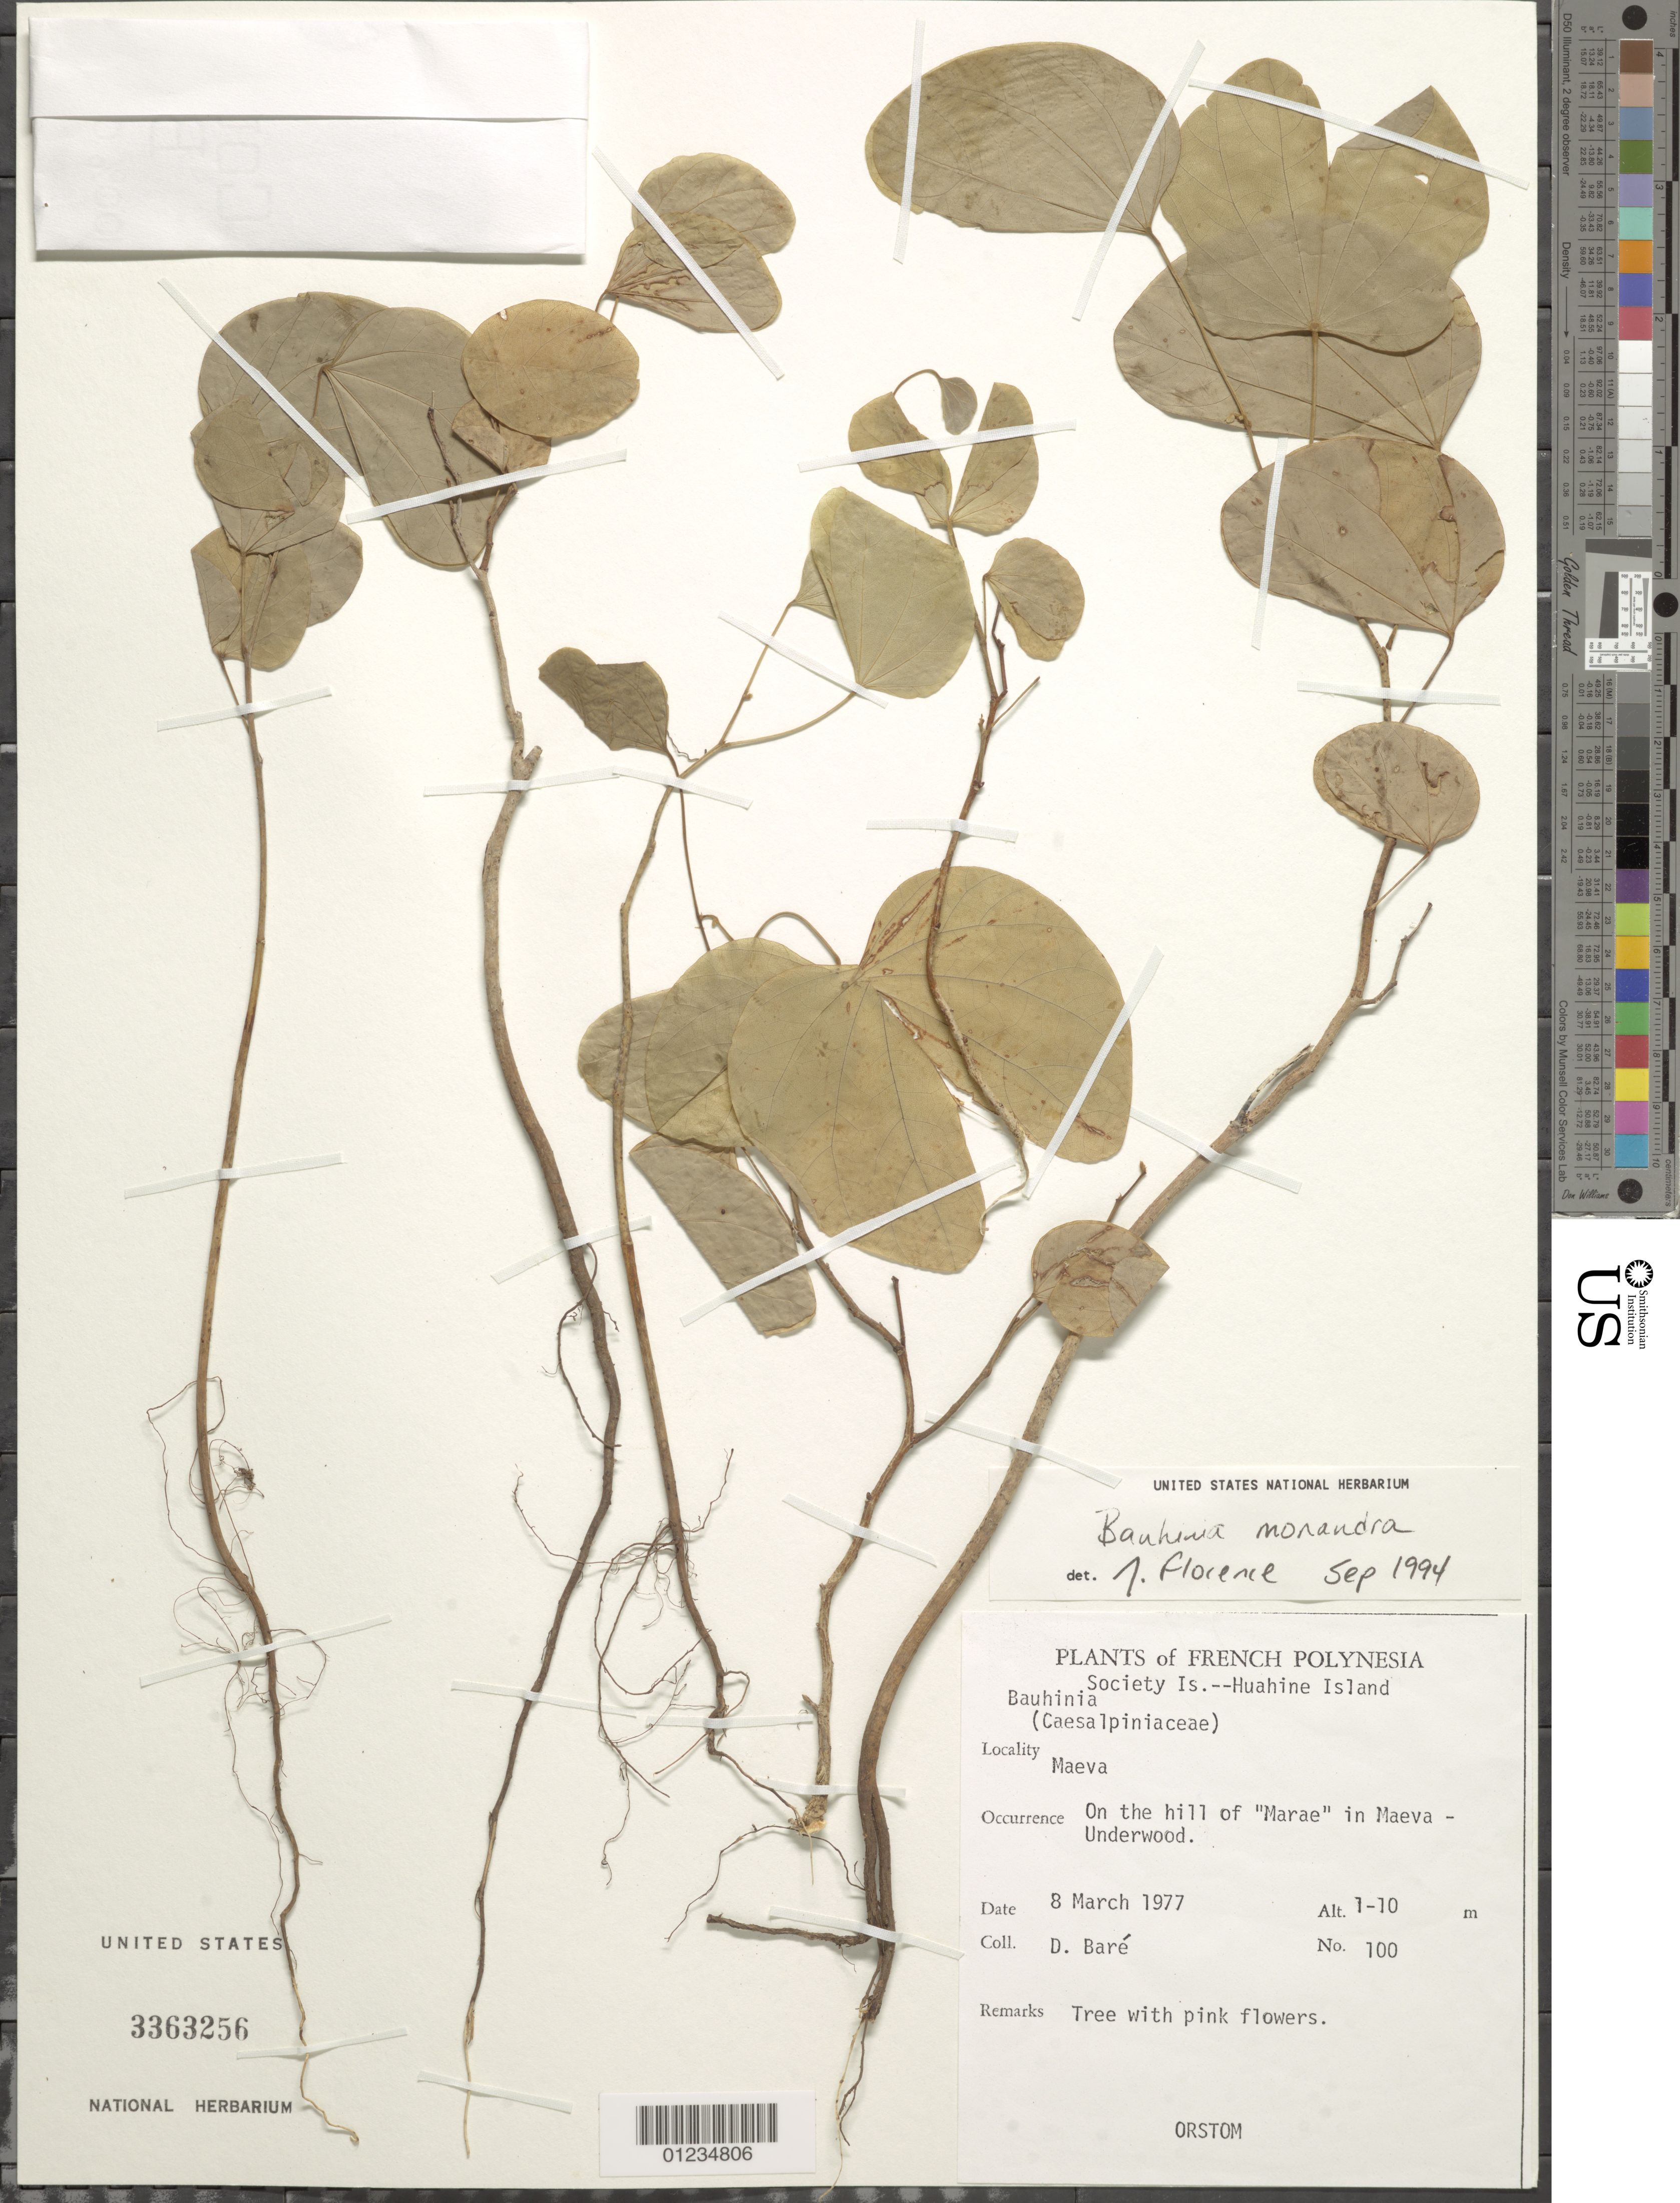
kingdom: Plantae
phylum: Tracheophyta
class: Magnoliopsida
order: Fabales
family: Fabaceae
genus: Bauhinia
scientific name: Bauhinia monandra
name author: Kurz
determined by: Florence, J.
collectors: D. Baré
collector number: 100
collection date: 1977-03-08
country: French Polynesia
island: Huahine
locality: Huahine Island. Maeva. On the hilll of Marae in Maeva - Underwood.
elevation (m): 1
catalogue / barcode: US 3363256